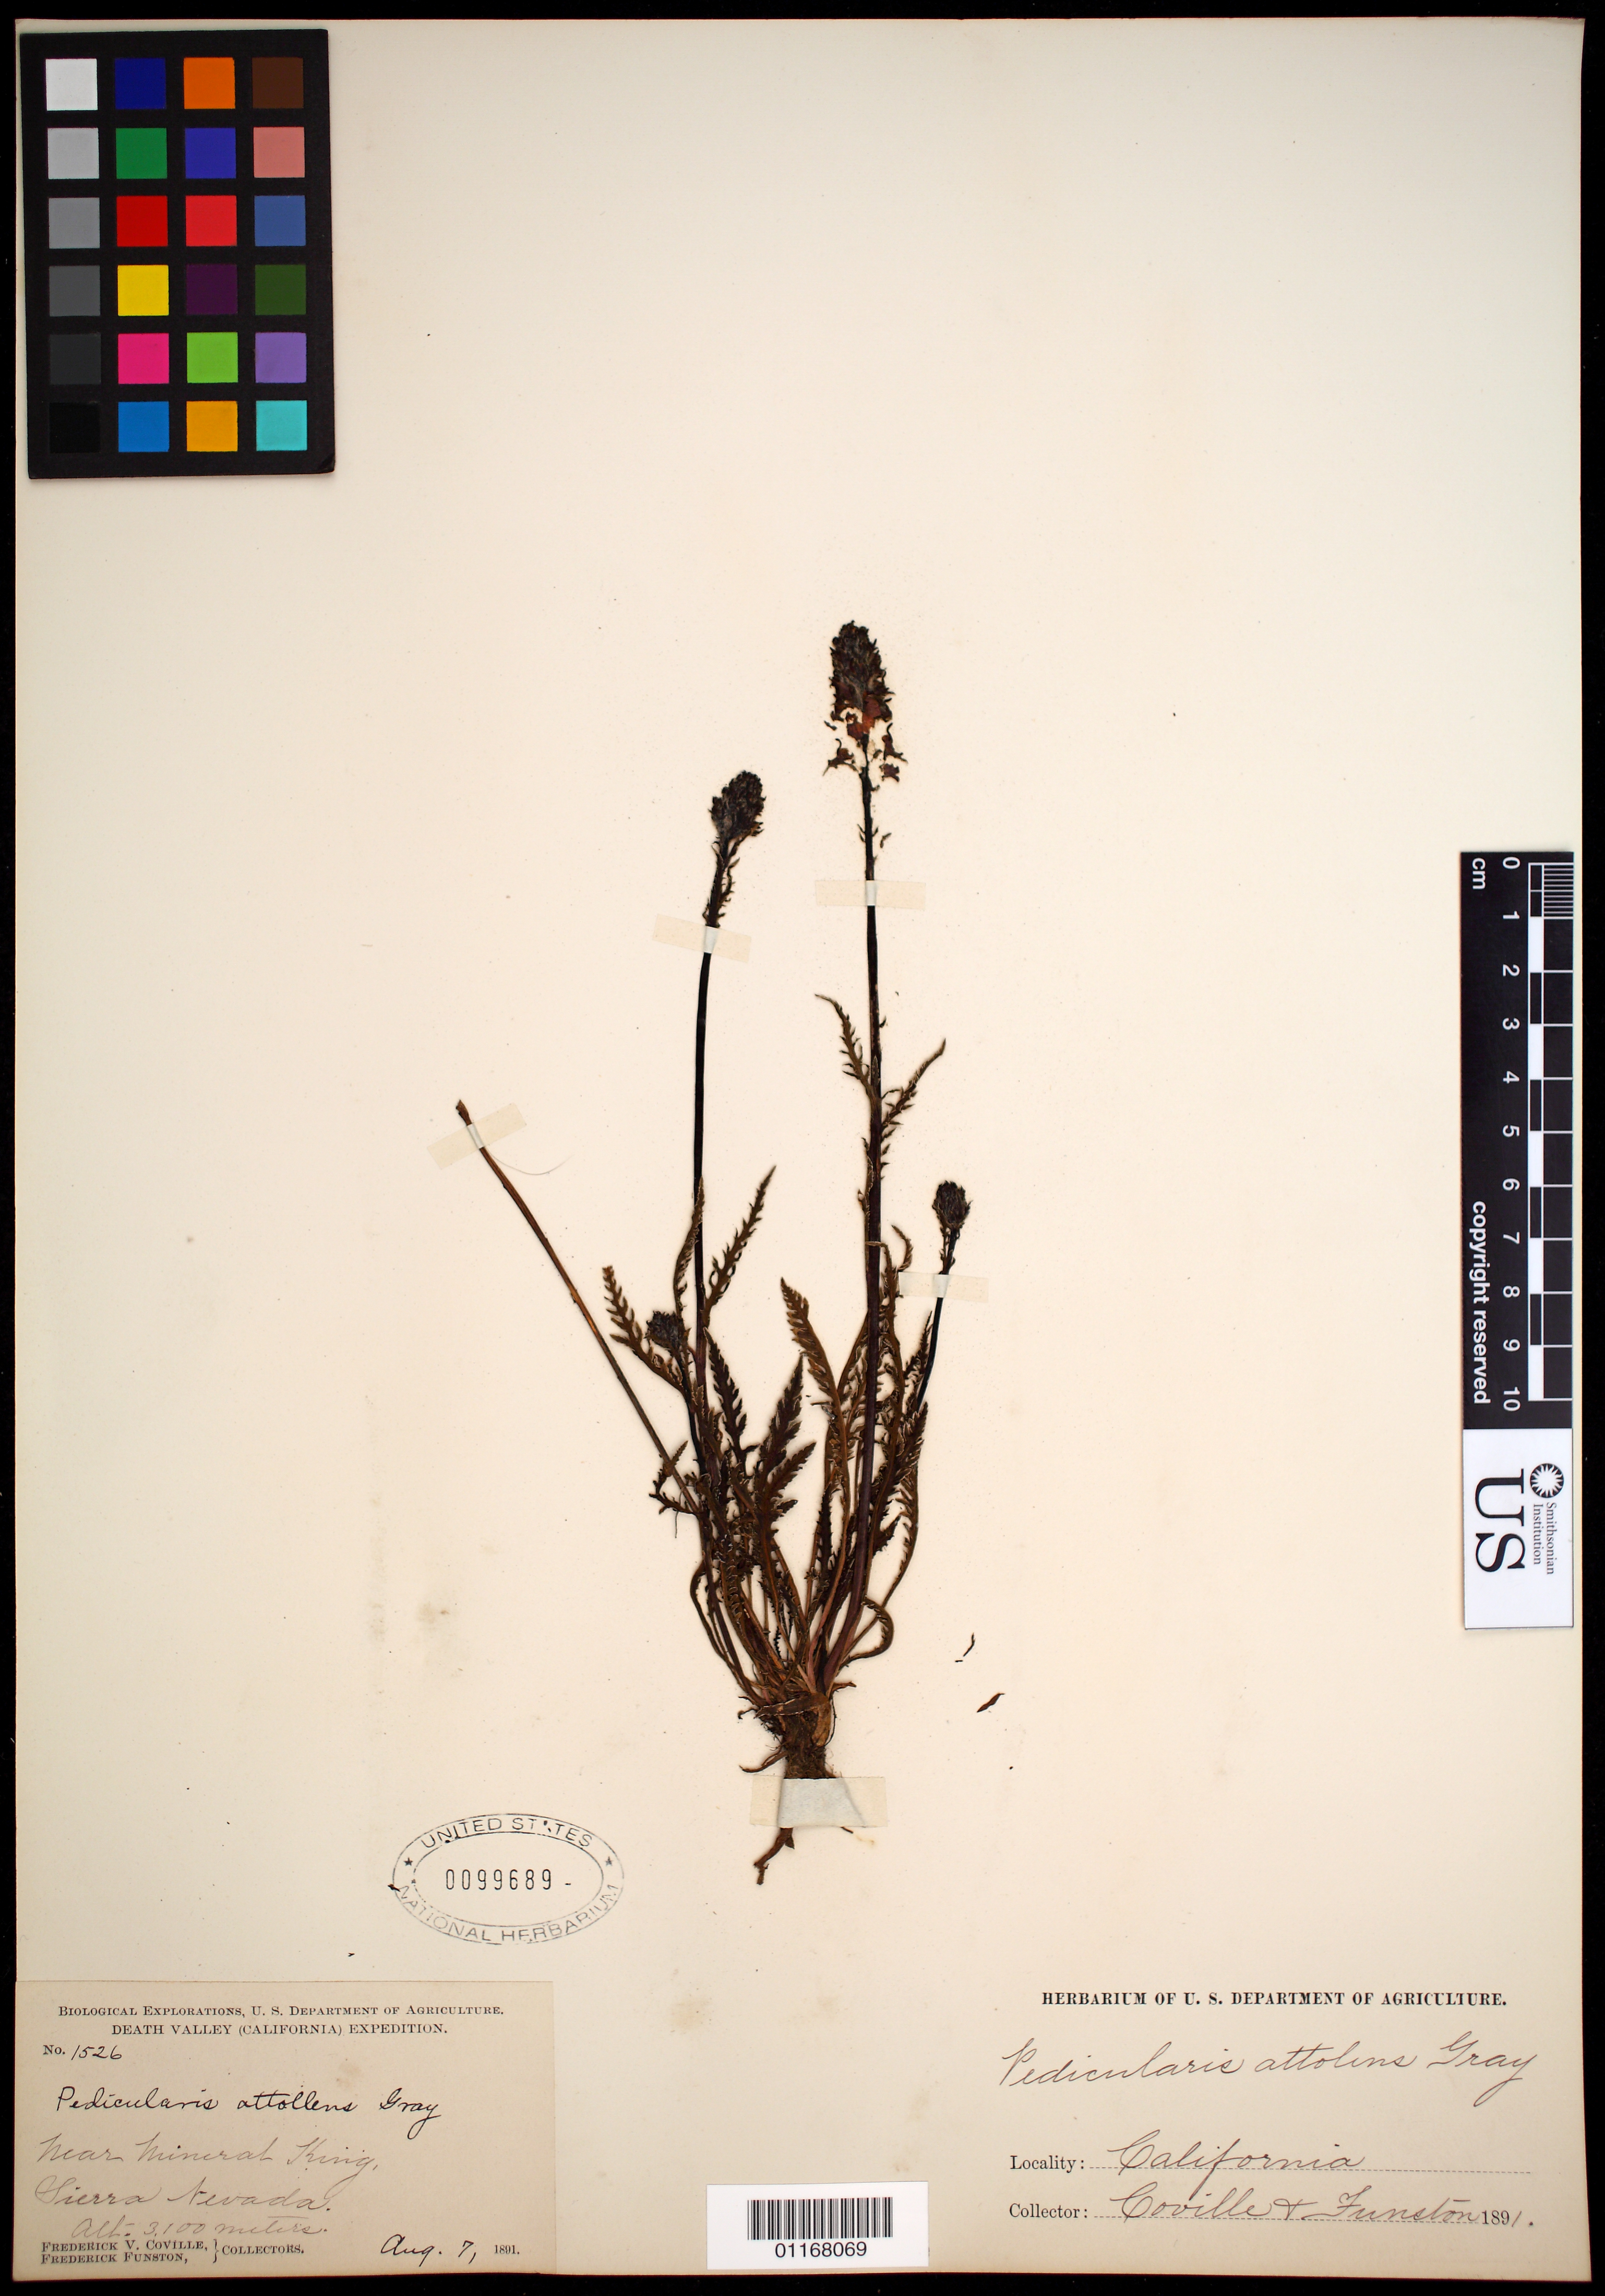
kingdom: Plantae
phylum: Tracheophyta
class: Magnoliopsida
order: Lamiales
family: Orobanchaceae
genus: Pedicularis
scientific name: Pedicularis attollens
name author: A. Gray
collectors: F. V. Coville & F. Funston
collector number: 1526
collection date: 1891-08-07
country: United States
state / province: California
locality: near Mineral King, Sierra Nevada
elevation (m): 3100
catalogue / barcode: US 99689